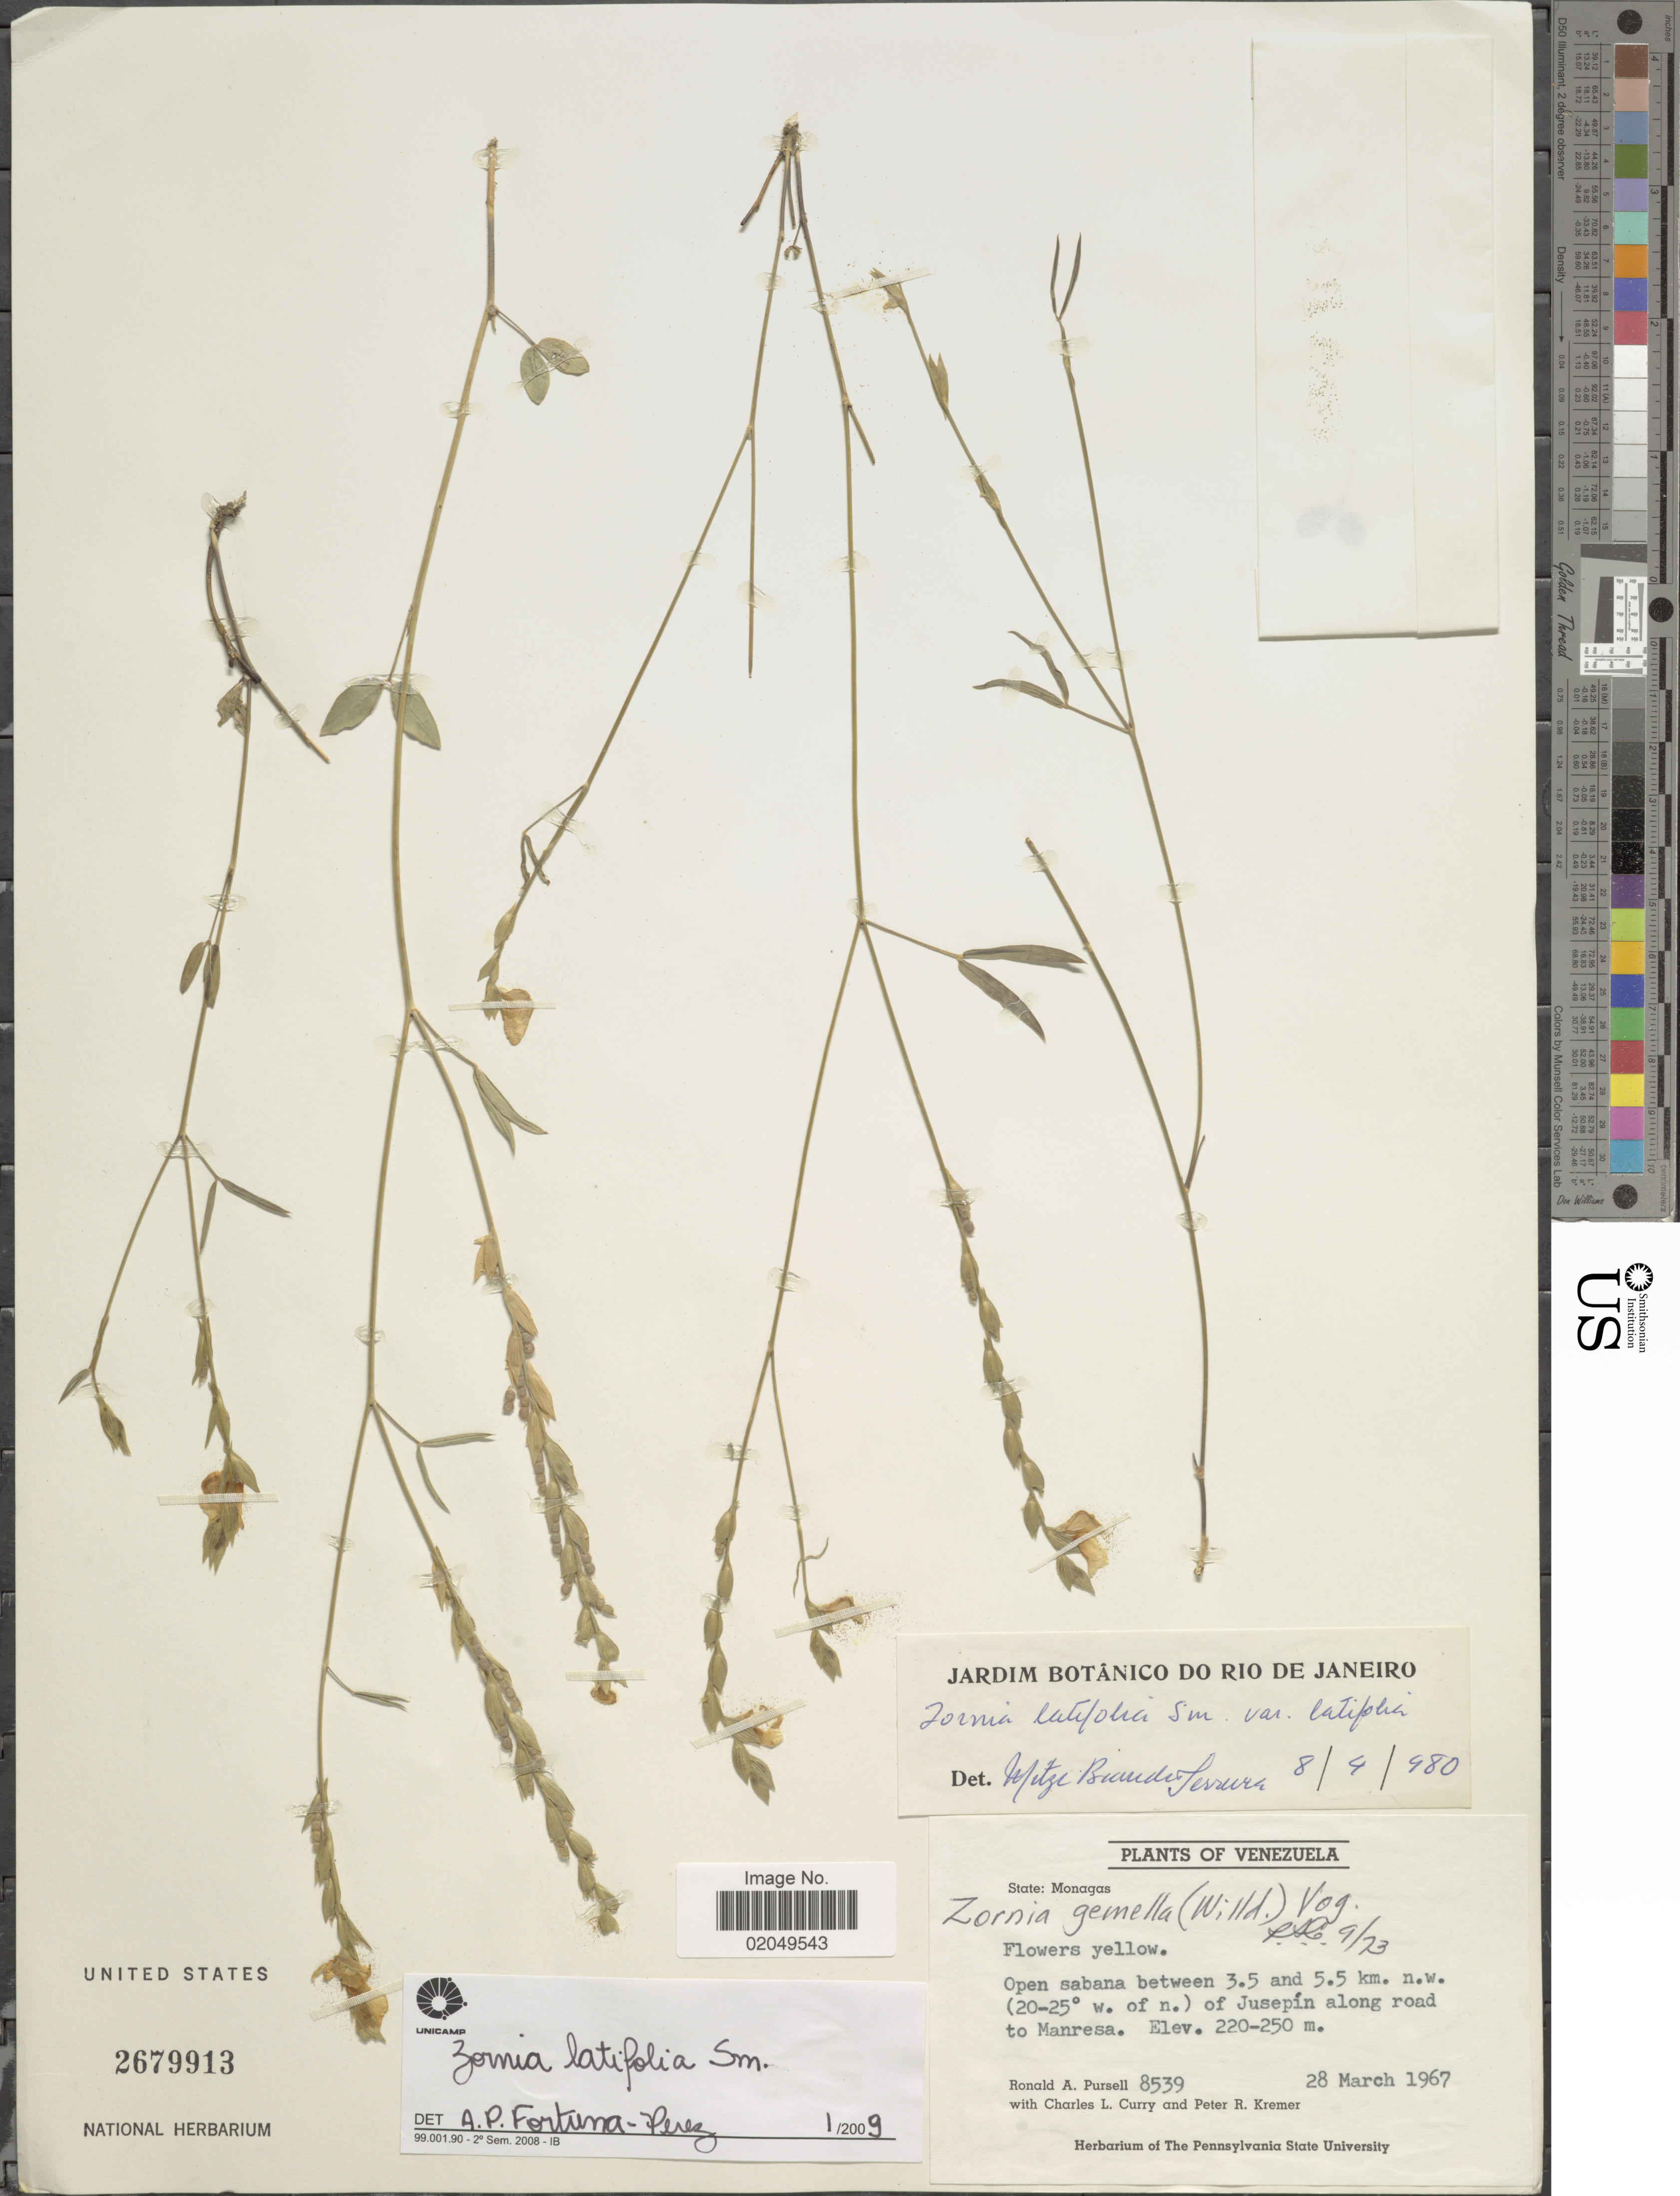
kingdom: Plantae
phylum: Tracheophyta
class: Magnoliopsida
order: Fabales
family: Fabaceae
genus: Zornia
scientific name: Zornia latifolia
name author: Sm.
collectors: R. A. Pursell, C. L. Curry & P. Kremer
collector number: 8539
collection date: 1967-03-28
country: Venezuela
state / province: Monagas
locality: Open sabana between 3.5 and 5.5 km. n.w. (20-25° w. of n.) of Jusepin along road to Manresa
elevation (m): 220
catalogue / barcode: US 2679913